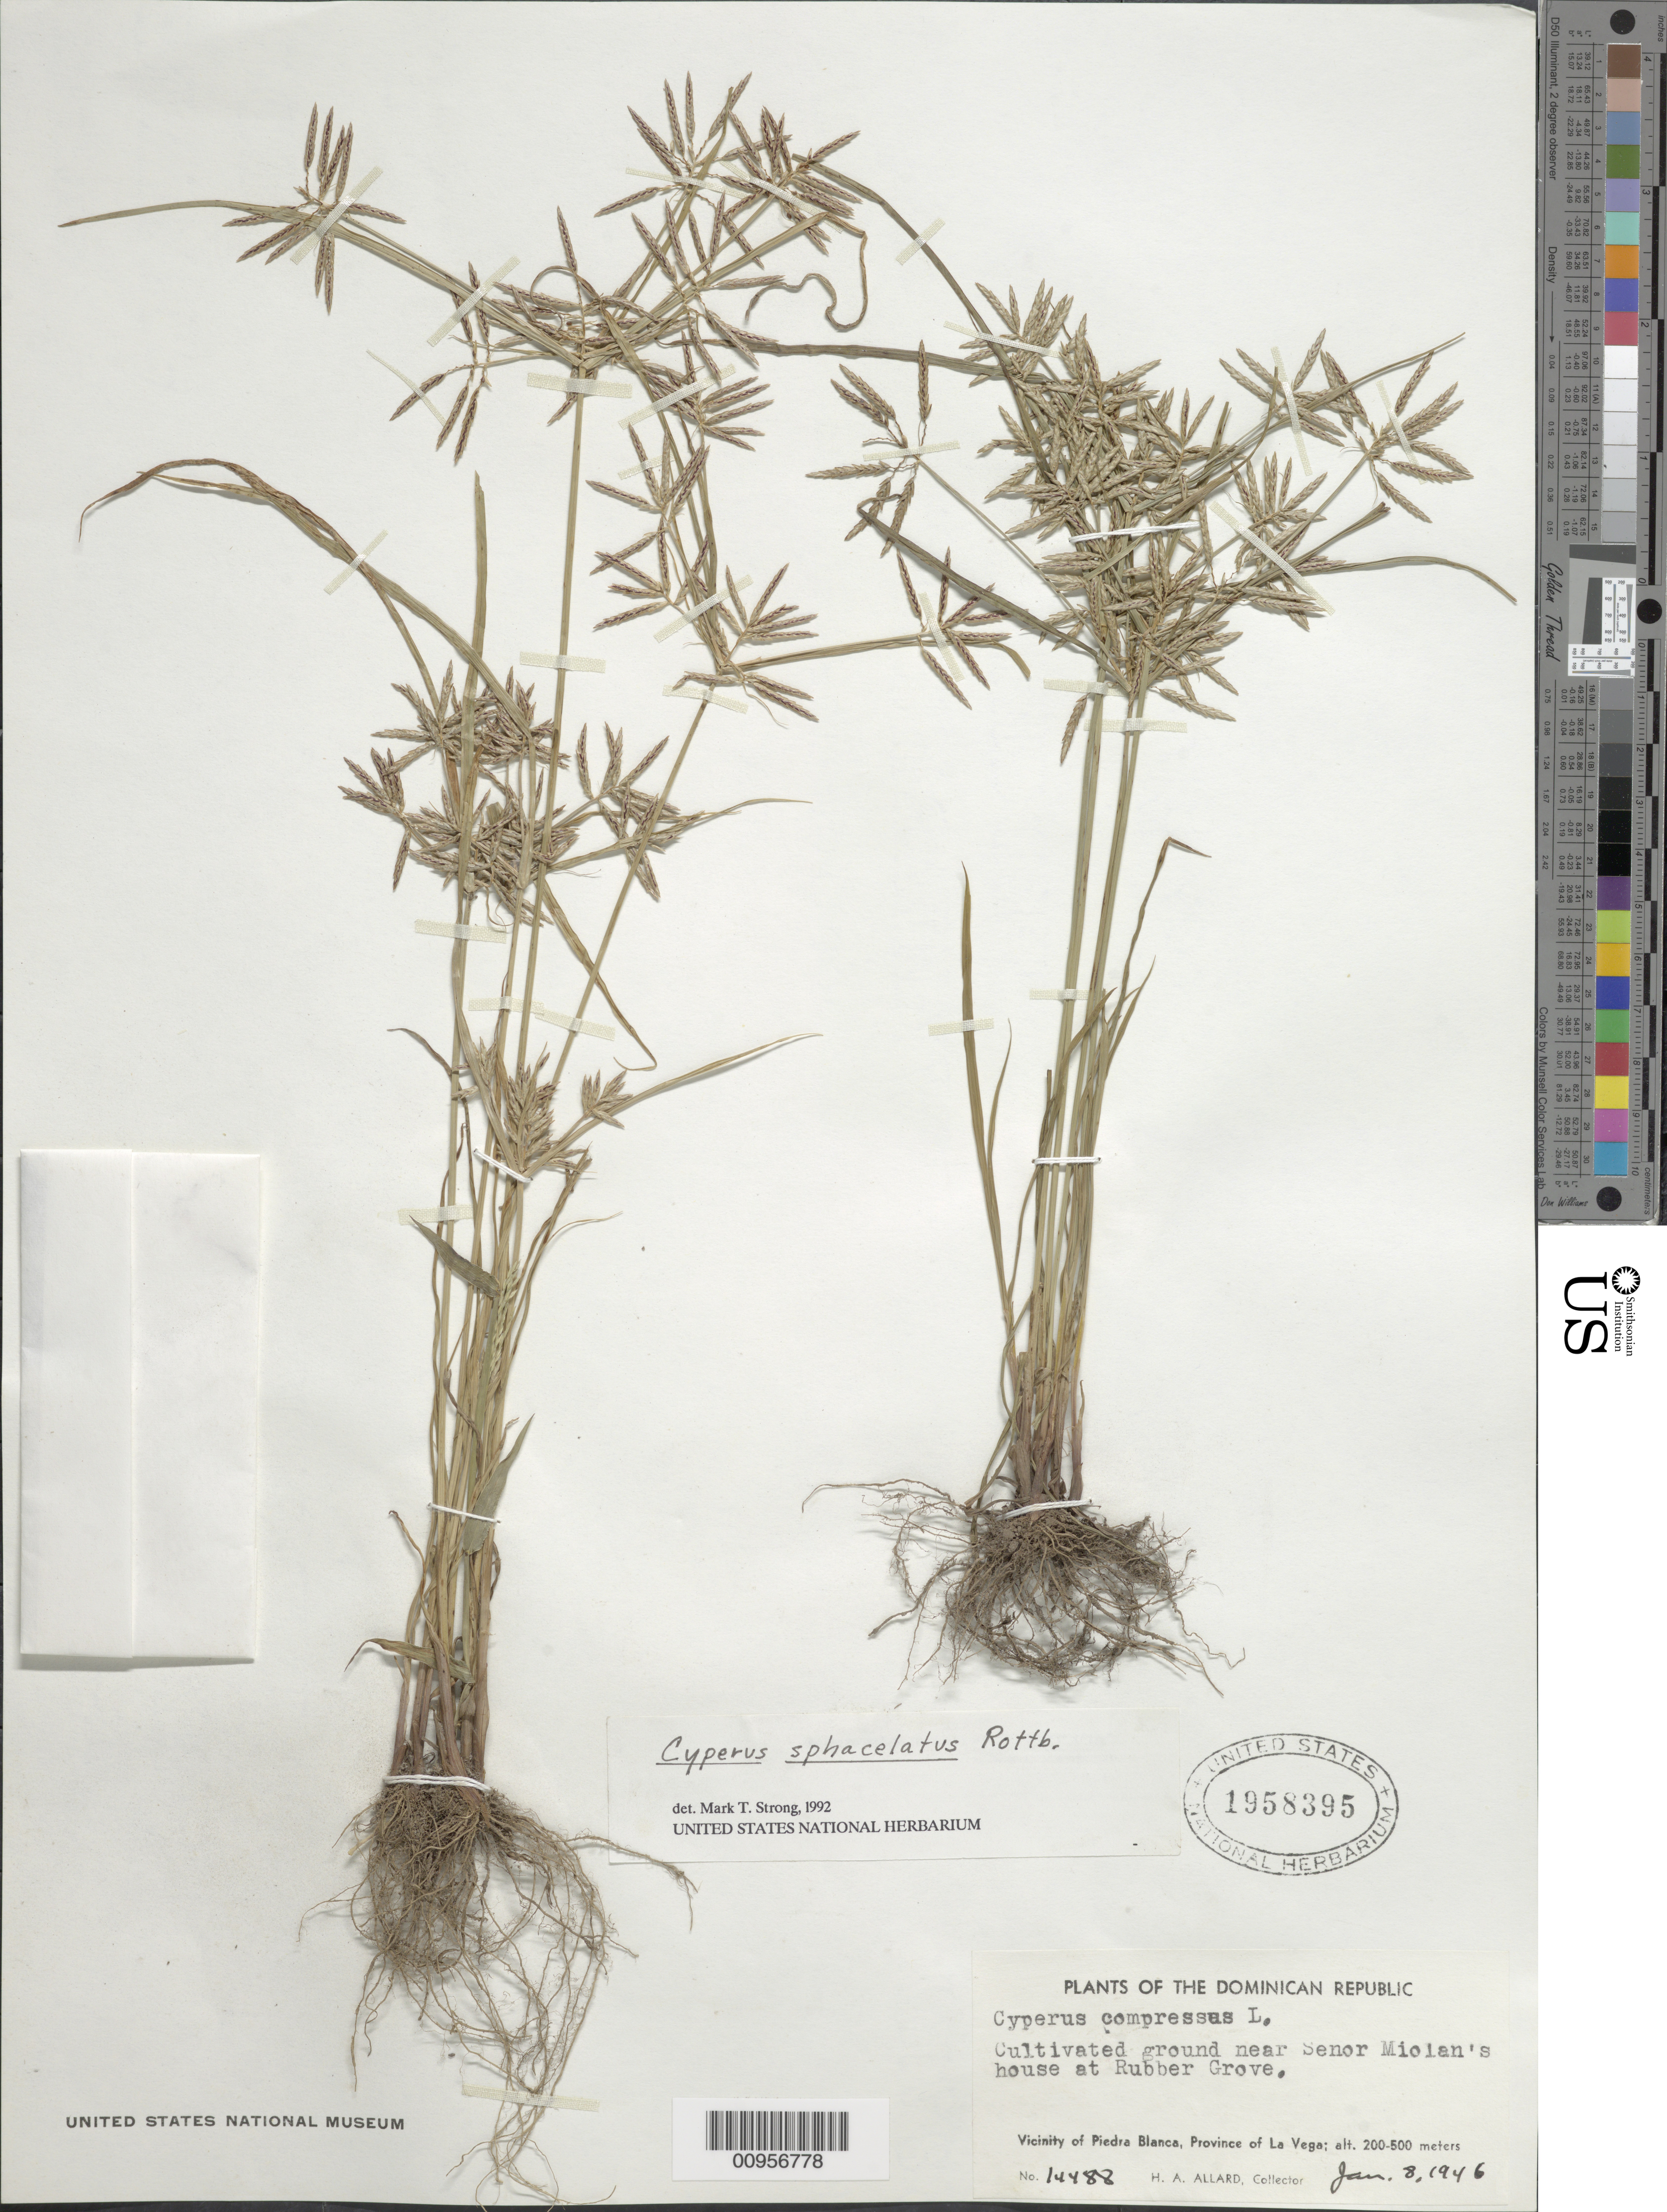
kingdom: Plantae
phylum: Tracheophyta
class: Liliopsida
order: Poales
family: Cyperaceae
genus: Cyperus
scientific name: Cyperus sphacelatus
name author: Rottb.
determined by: Strong, M. T., (US), Smithsonian Institution - National Museum of Natural History (UNITED STATES)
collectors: H. A. Allard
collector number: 14488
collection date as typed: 08 Jan 1946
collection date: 1946-01-08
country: Dominican Republic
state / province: La Vega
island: Hispaniola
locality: Vicinity of Piedra Blanca, cultivated ground near Senor Miolan's house at Rubber Grove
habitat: Cultivated ground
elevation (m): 200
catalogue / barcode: US 1958395